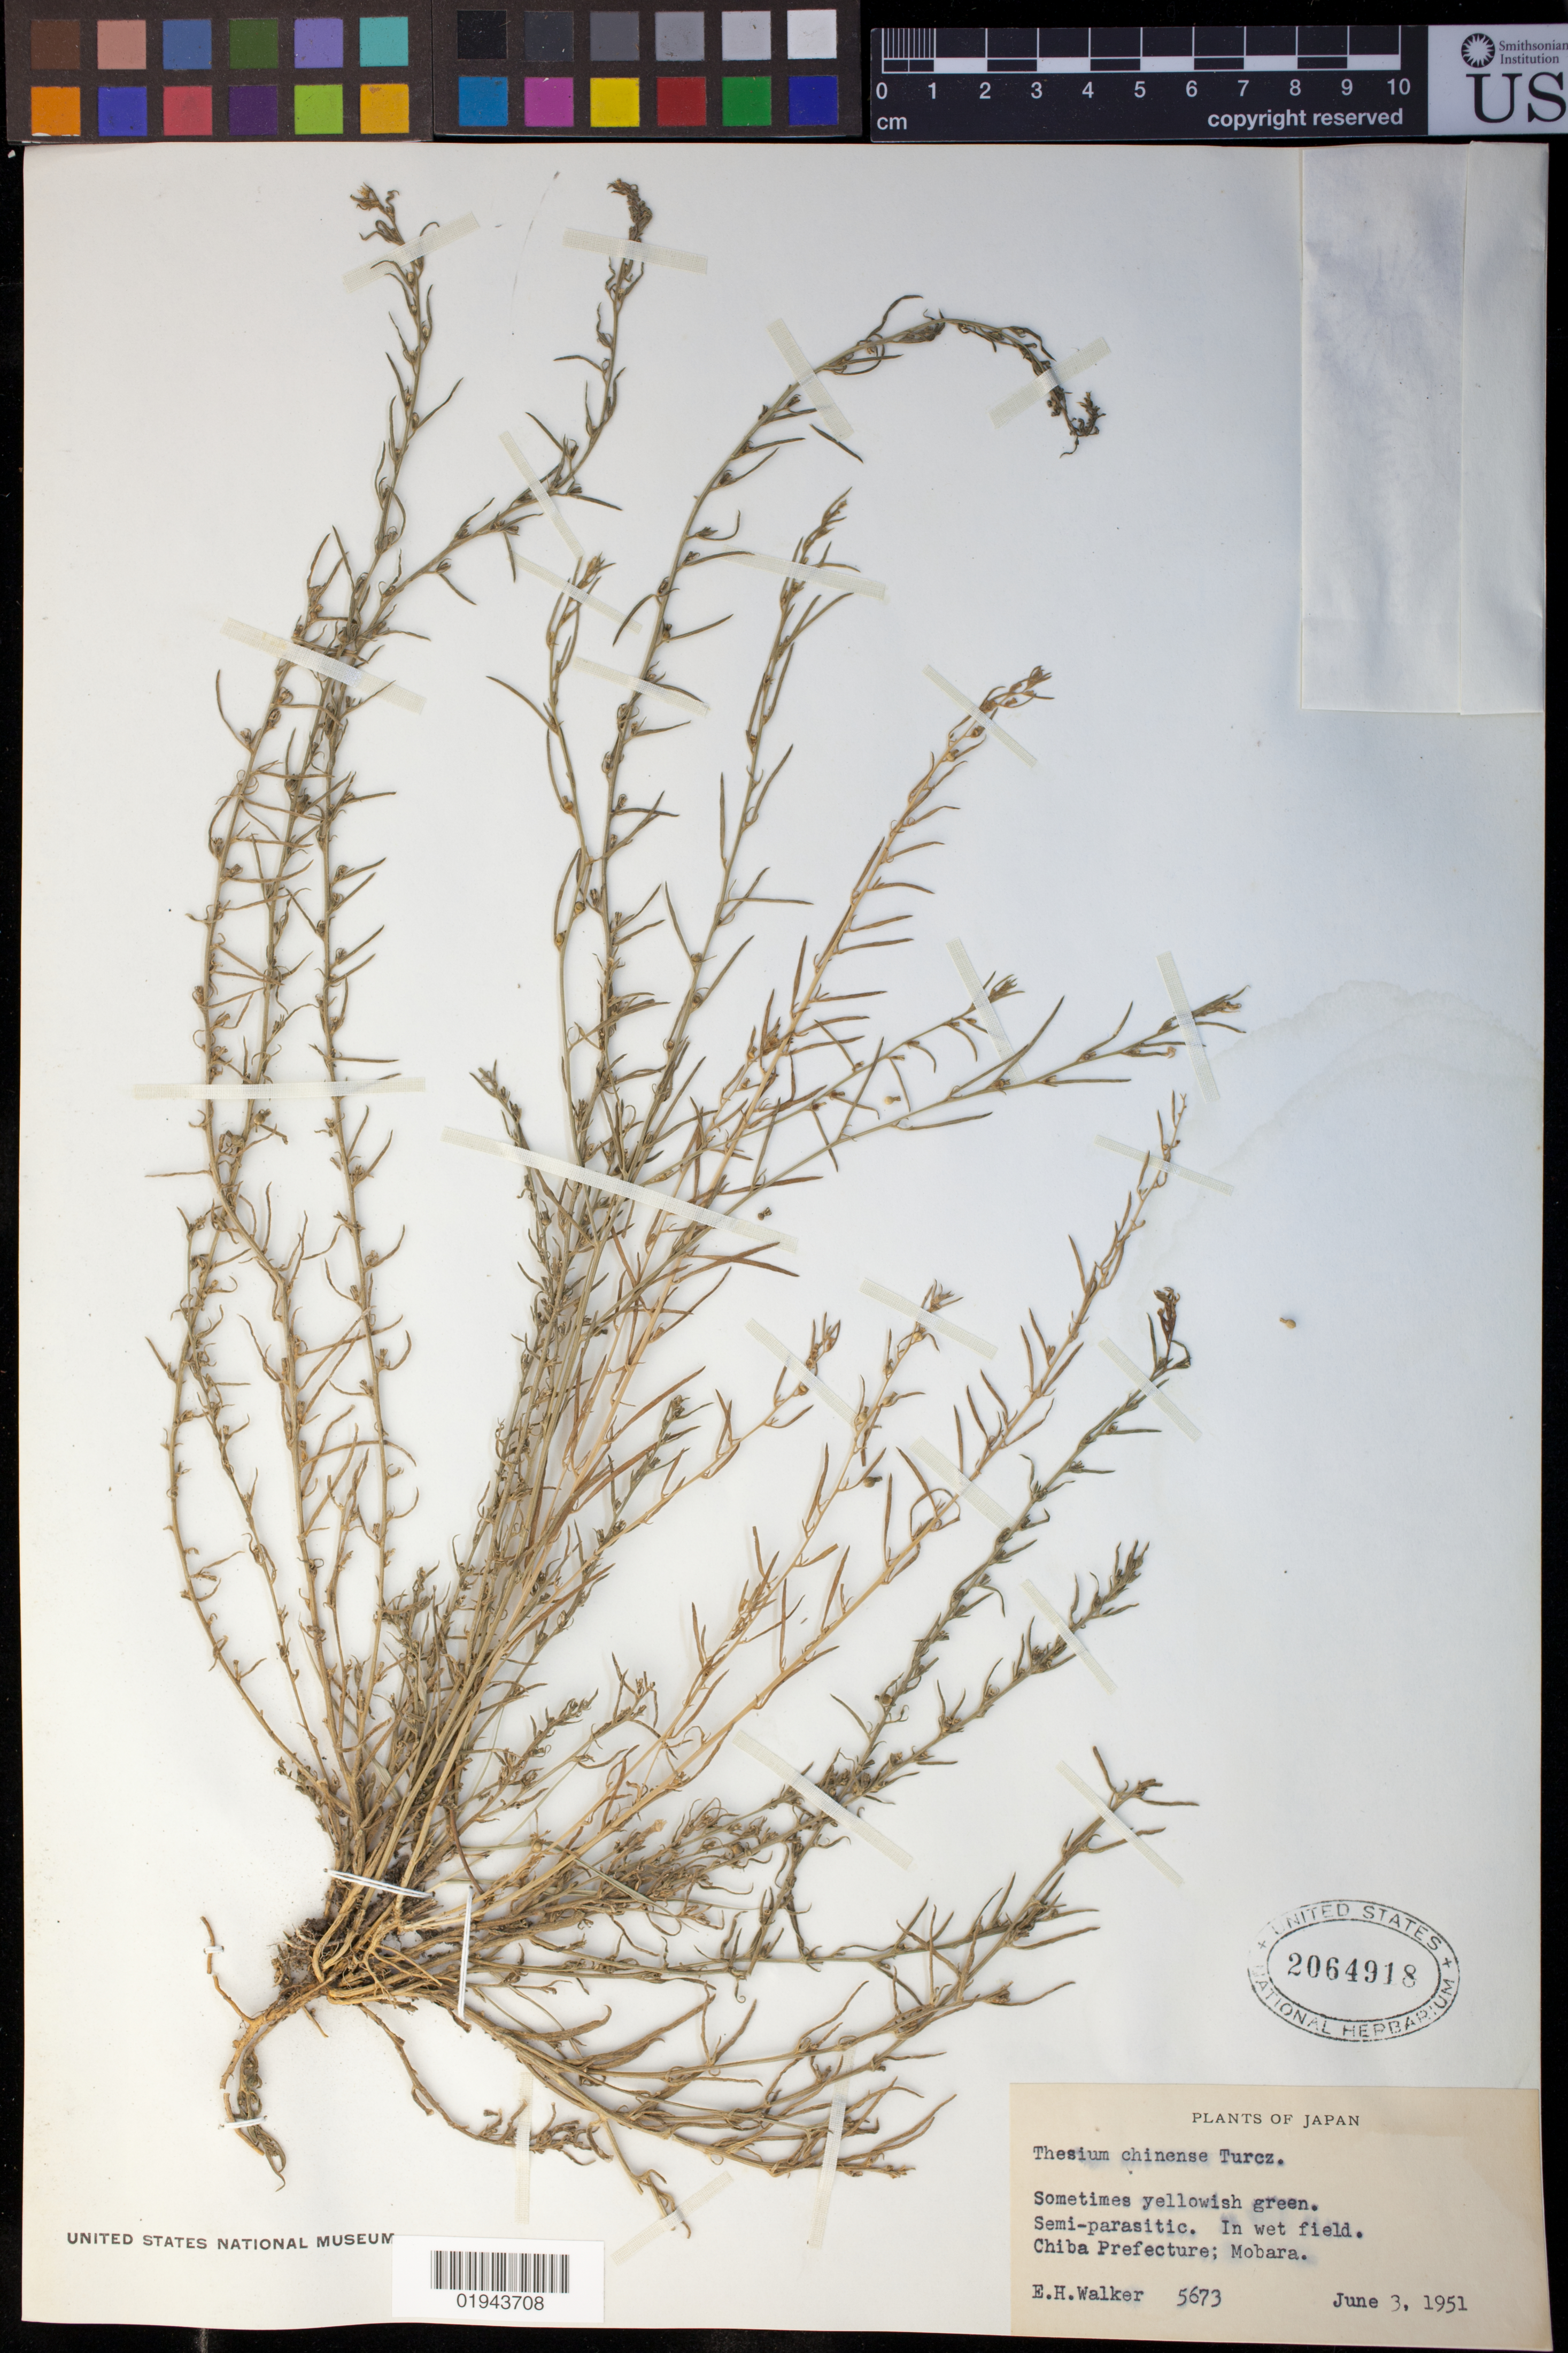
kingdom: Plantae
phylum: Tracheophyta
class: Magnoliopsida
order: Santalales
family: Thesiaceae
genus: Thesium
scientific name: Thesium chinense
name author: Turcz.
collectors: E. H. Walker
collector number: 5673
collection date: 1951-06-03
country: Japan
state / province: Tiba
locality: Mobara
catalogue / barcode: US 2064918